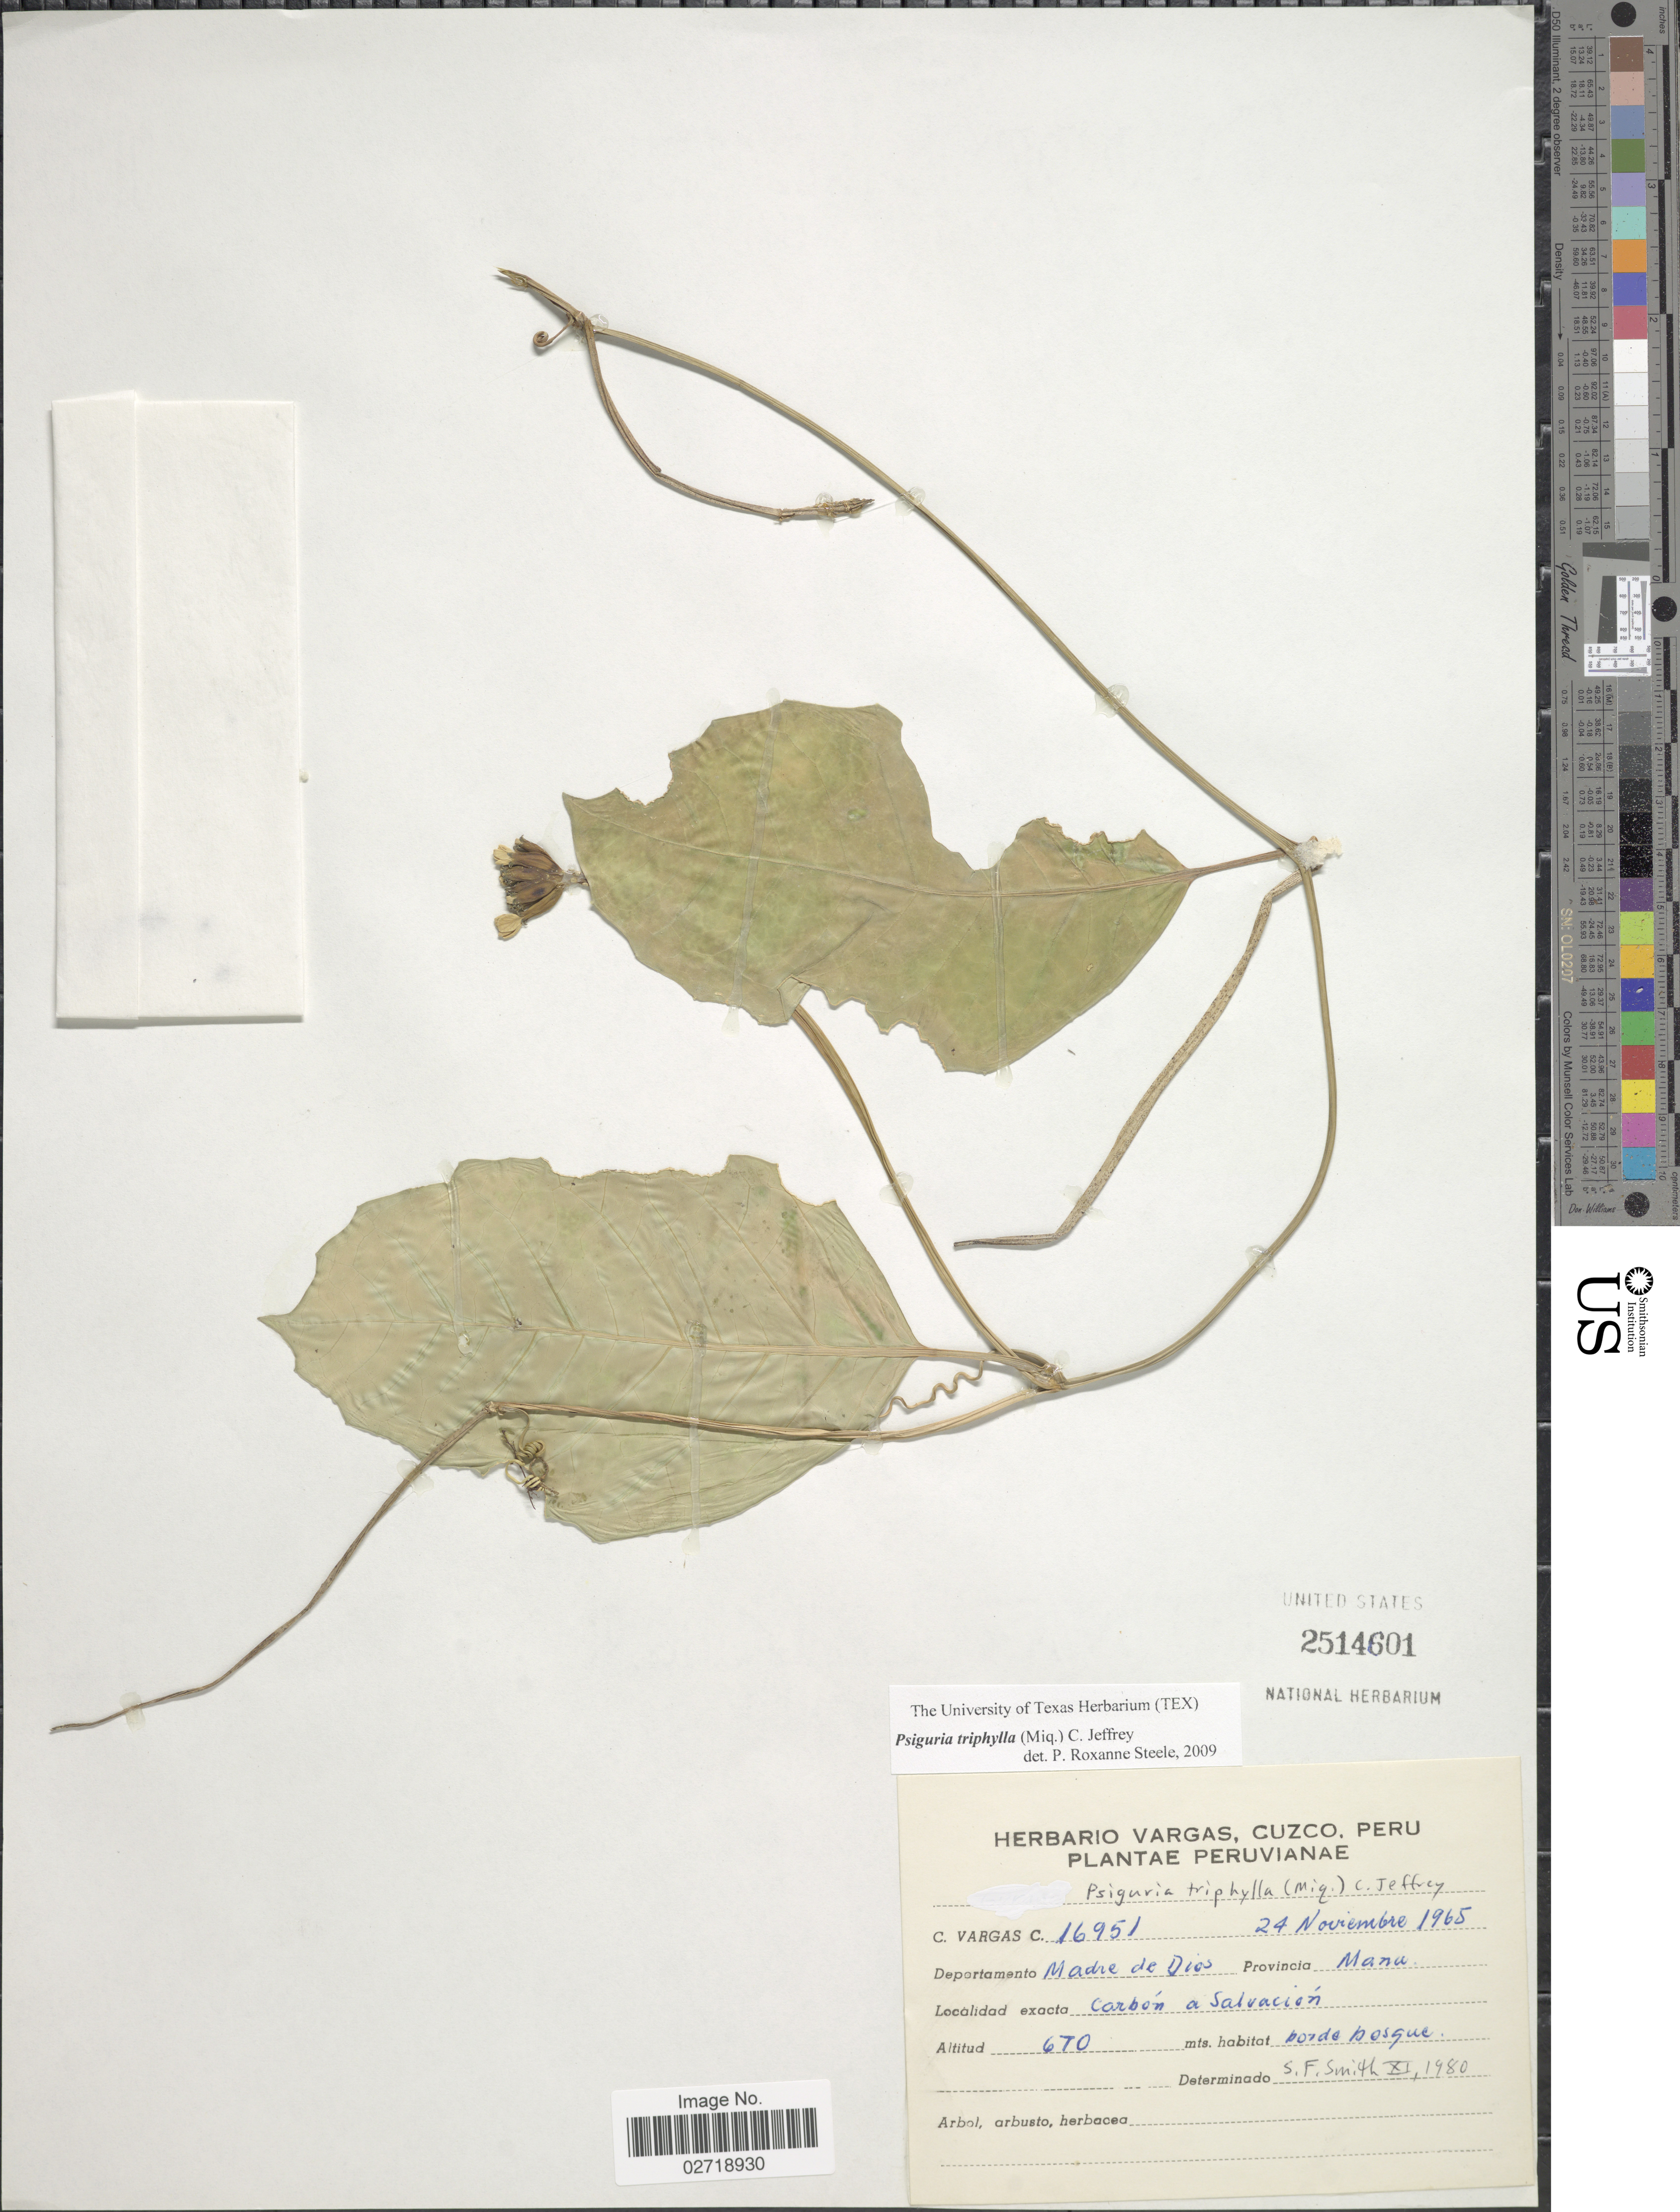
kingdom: Plantae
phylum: Tracheophyta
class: Magnoliopsida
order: Cucurbitales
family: Cucurbitaceae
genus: Psiguria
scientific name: Psiguria triphylla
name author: (Miq.) C. Jeffrey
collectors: C. Vargas Calderón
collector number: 16951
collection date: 1965-11-24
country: Peru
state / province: Madre de Dios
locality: Provincia Manu. Carbón a Salvación.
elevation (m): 670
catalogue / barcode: US 2514601